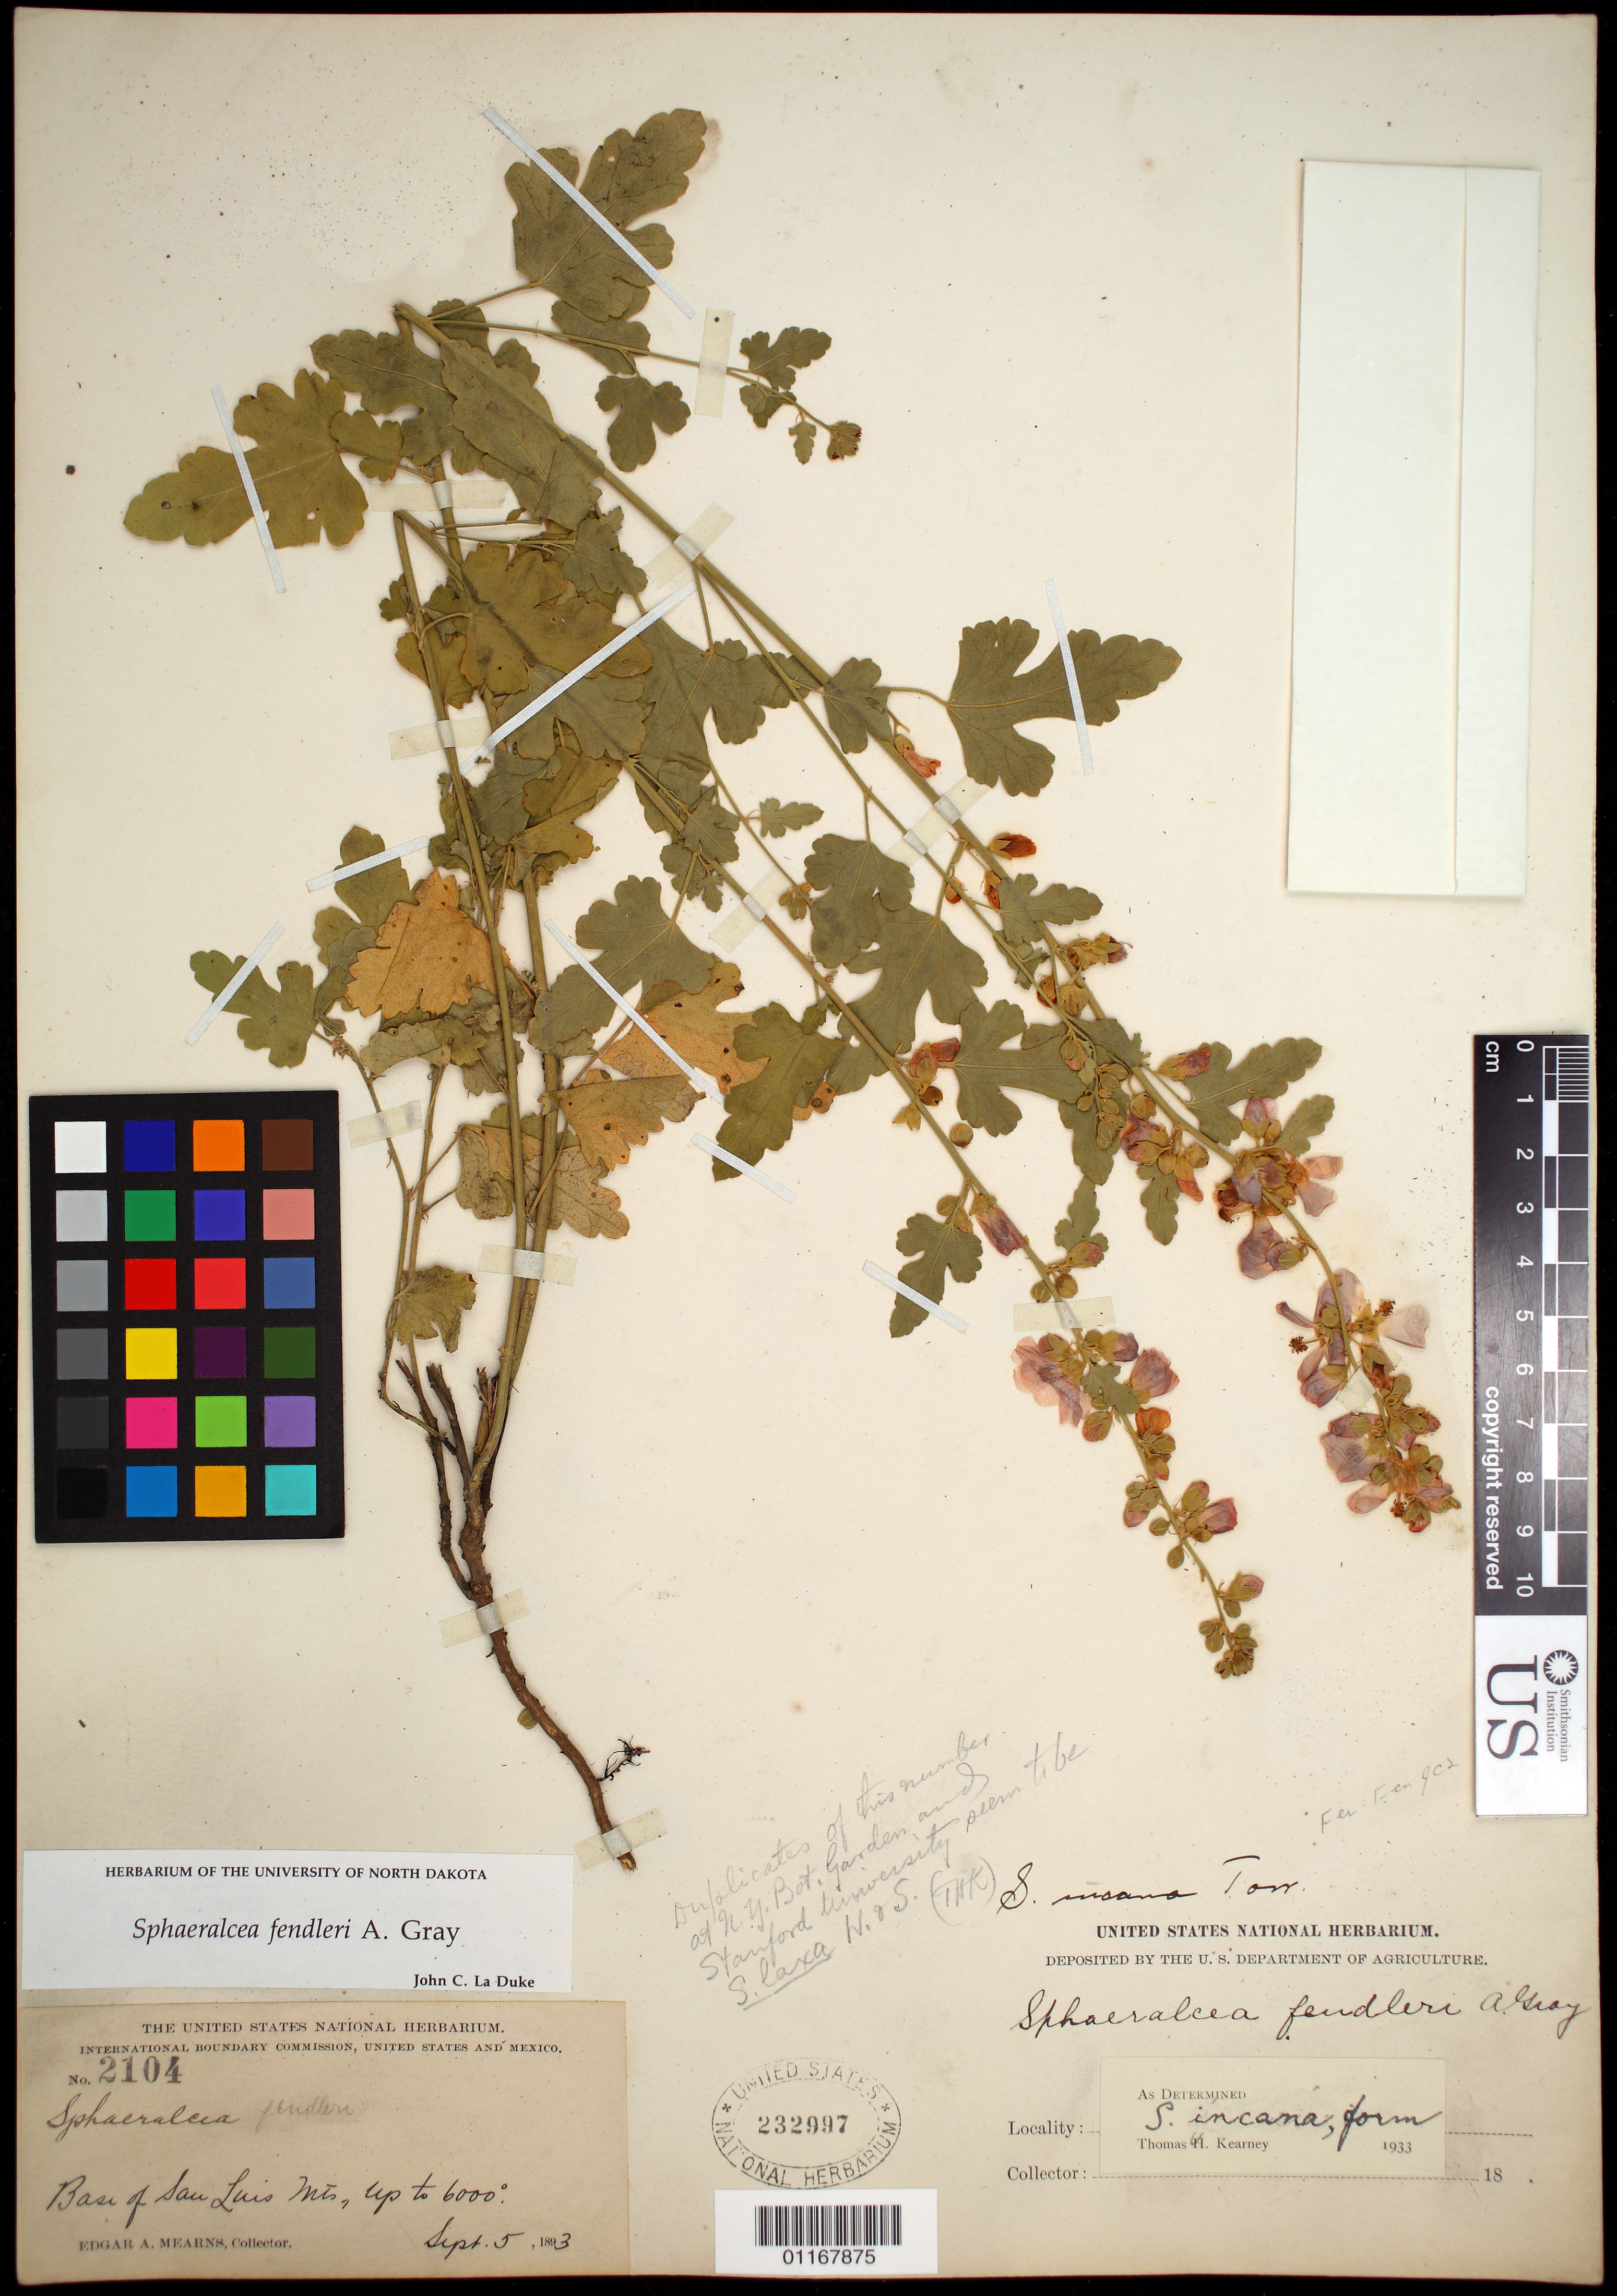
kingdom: Plantae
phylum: Tracheophyta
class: Magnoliopsida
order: Malvales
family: Malvaceae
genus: Sphaeralcea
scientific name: Sphaeralcea fendleri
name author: A. Gray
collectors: E. A. Mearns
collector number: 2104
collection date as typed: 05 Sep 1893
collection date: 1893-09-05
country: United States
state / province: New Mexico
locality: Base of San Luis Mts.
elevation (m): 1829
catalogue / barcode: US 232997